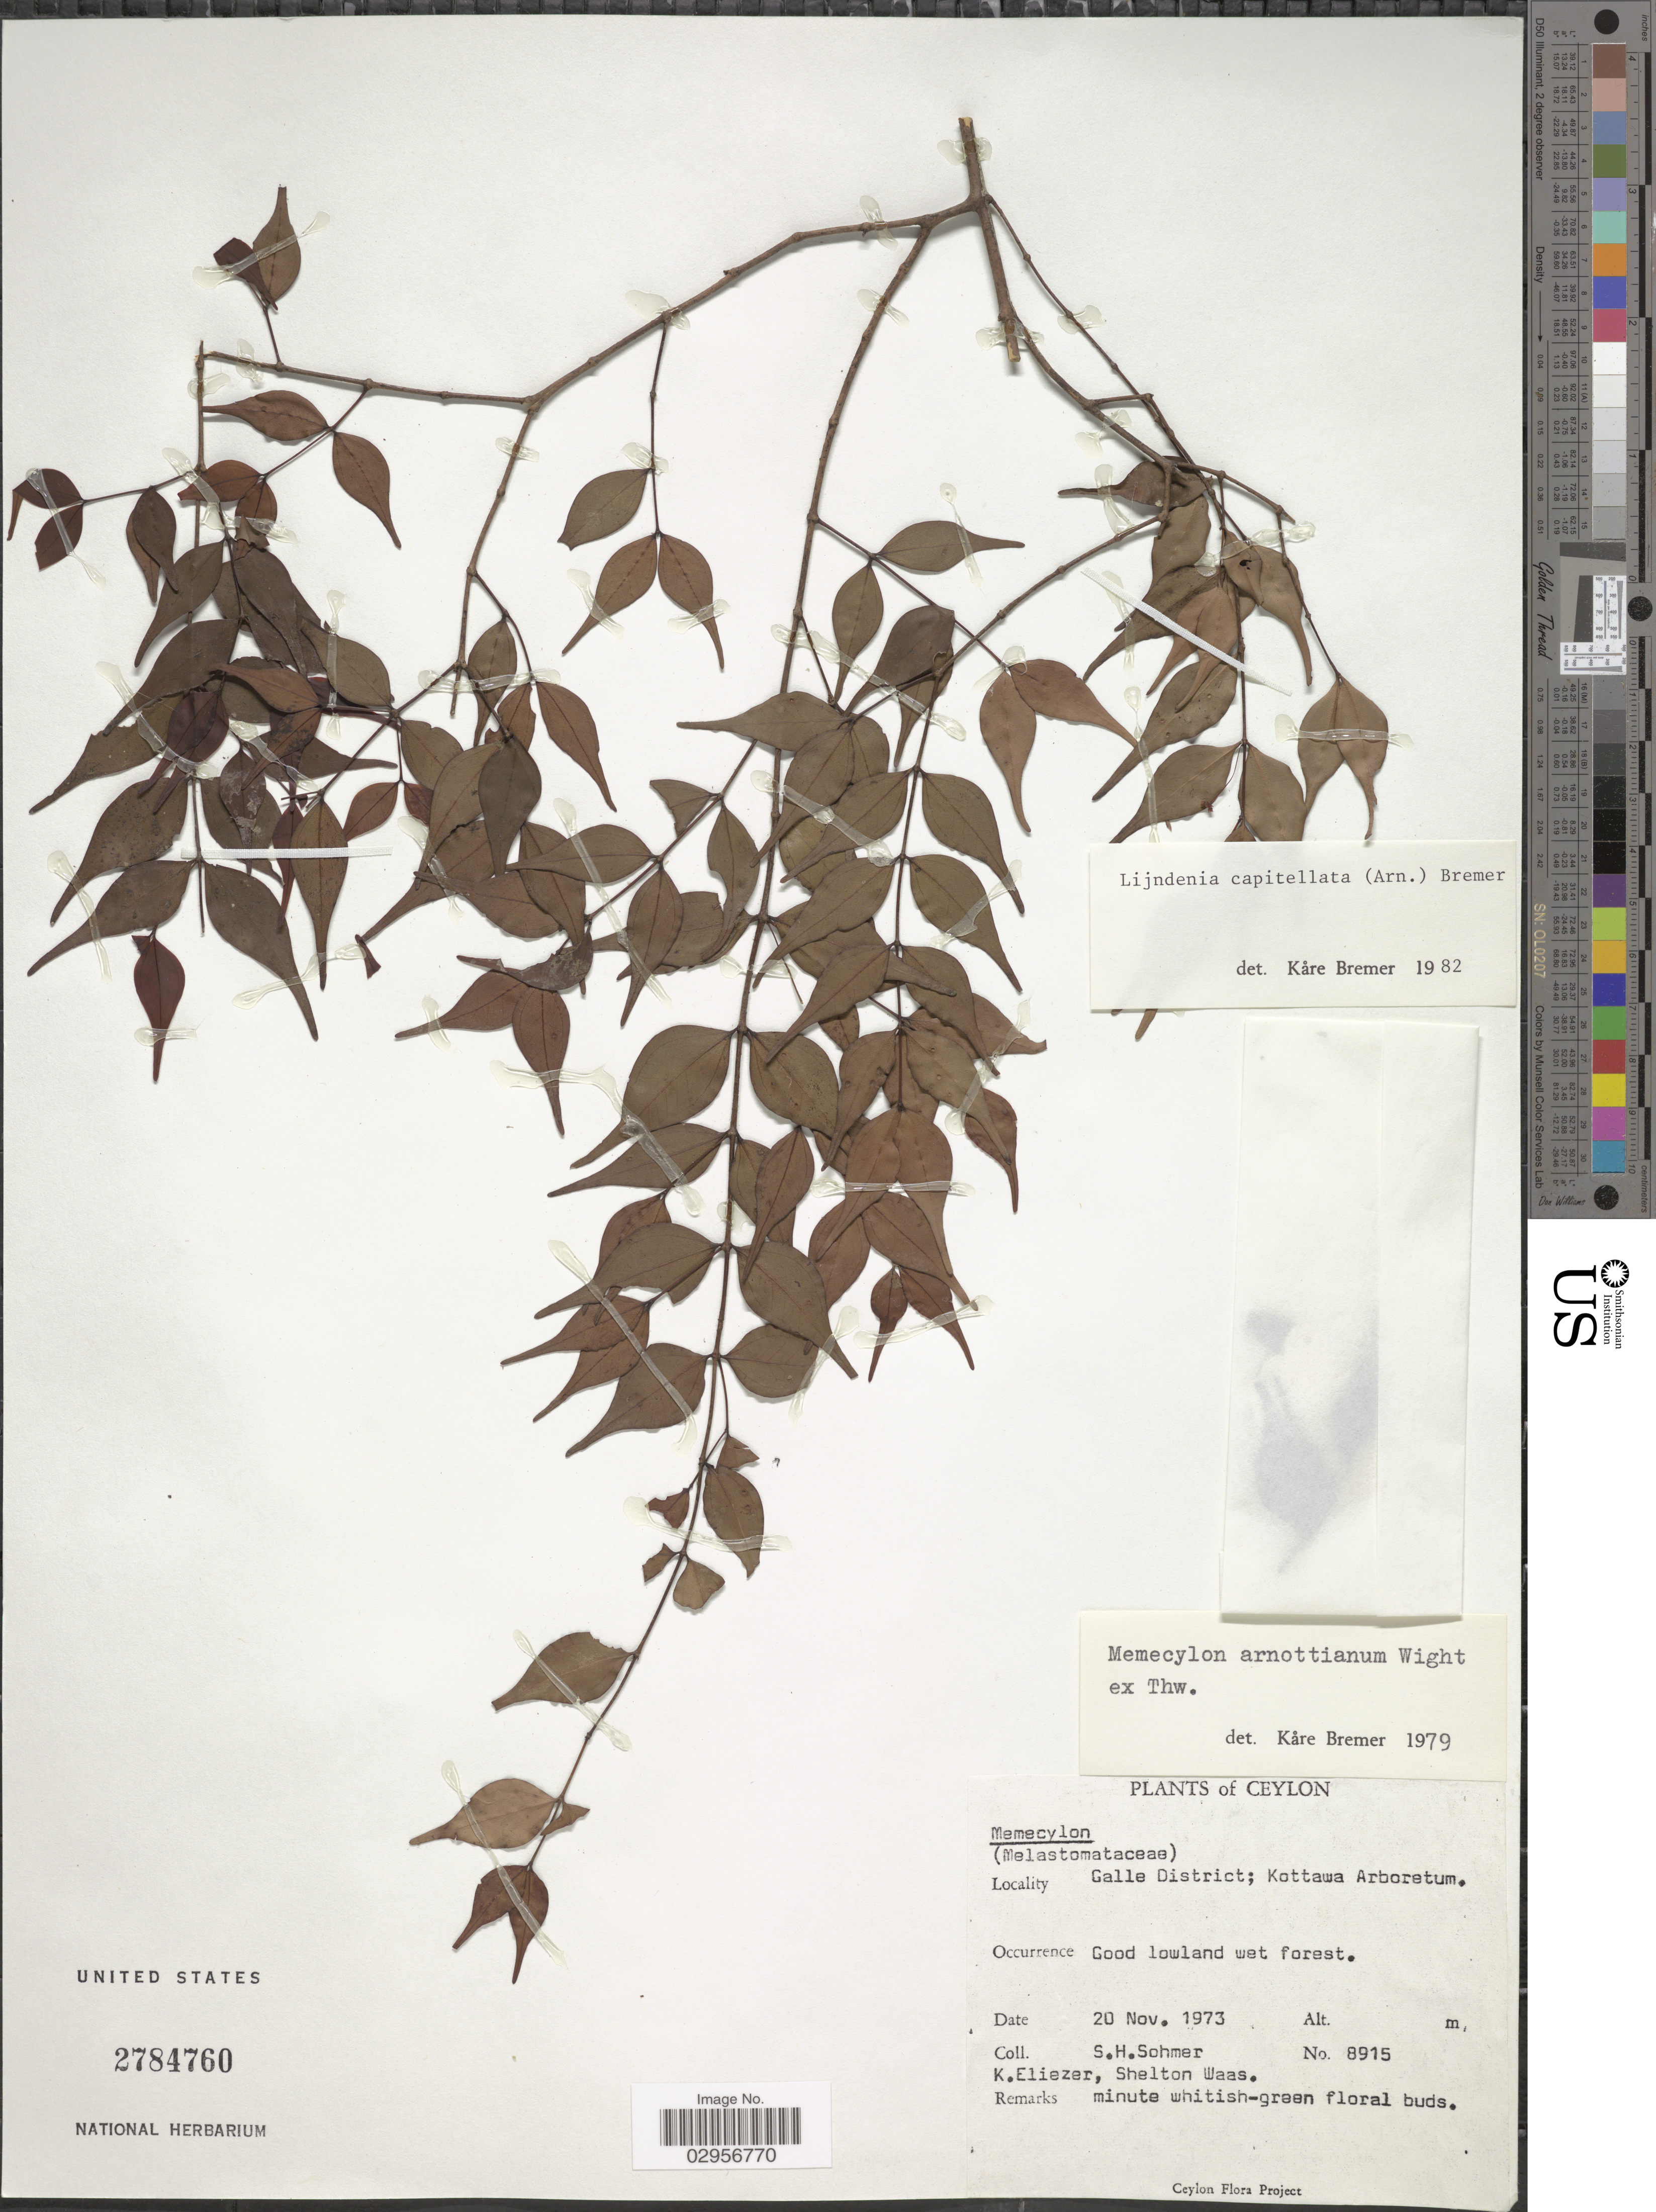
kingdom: Plantae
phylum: Tracheophyta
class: Magnoliopsida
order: Myrtales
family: Melastomataceae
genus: Lijndenia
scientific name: Lijndenia capitellata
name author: K. Bremer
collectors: S. H. Sohmer, K. Eliezer & S. Waas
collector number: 8915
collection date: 1973-11-20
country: Sri Lanka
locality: Ceylon, Galle District; Kottawa Arboretum.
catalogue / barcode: US 2784760